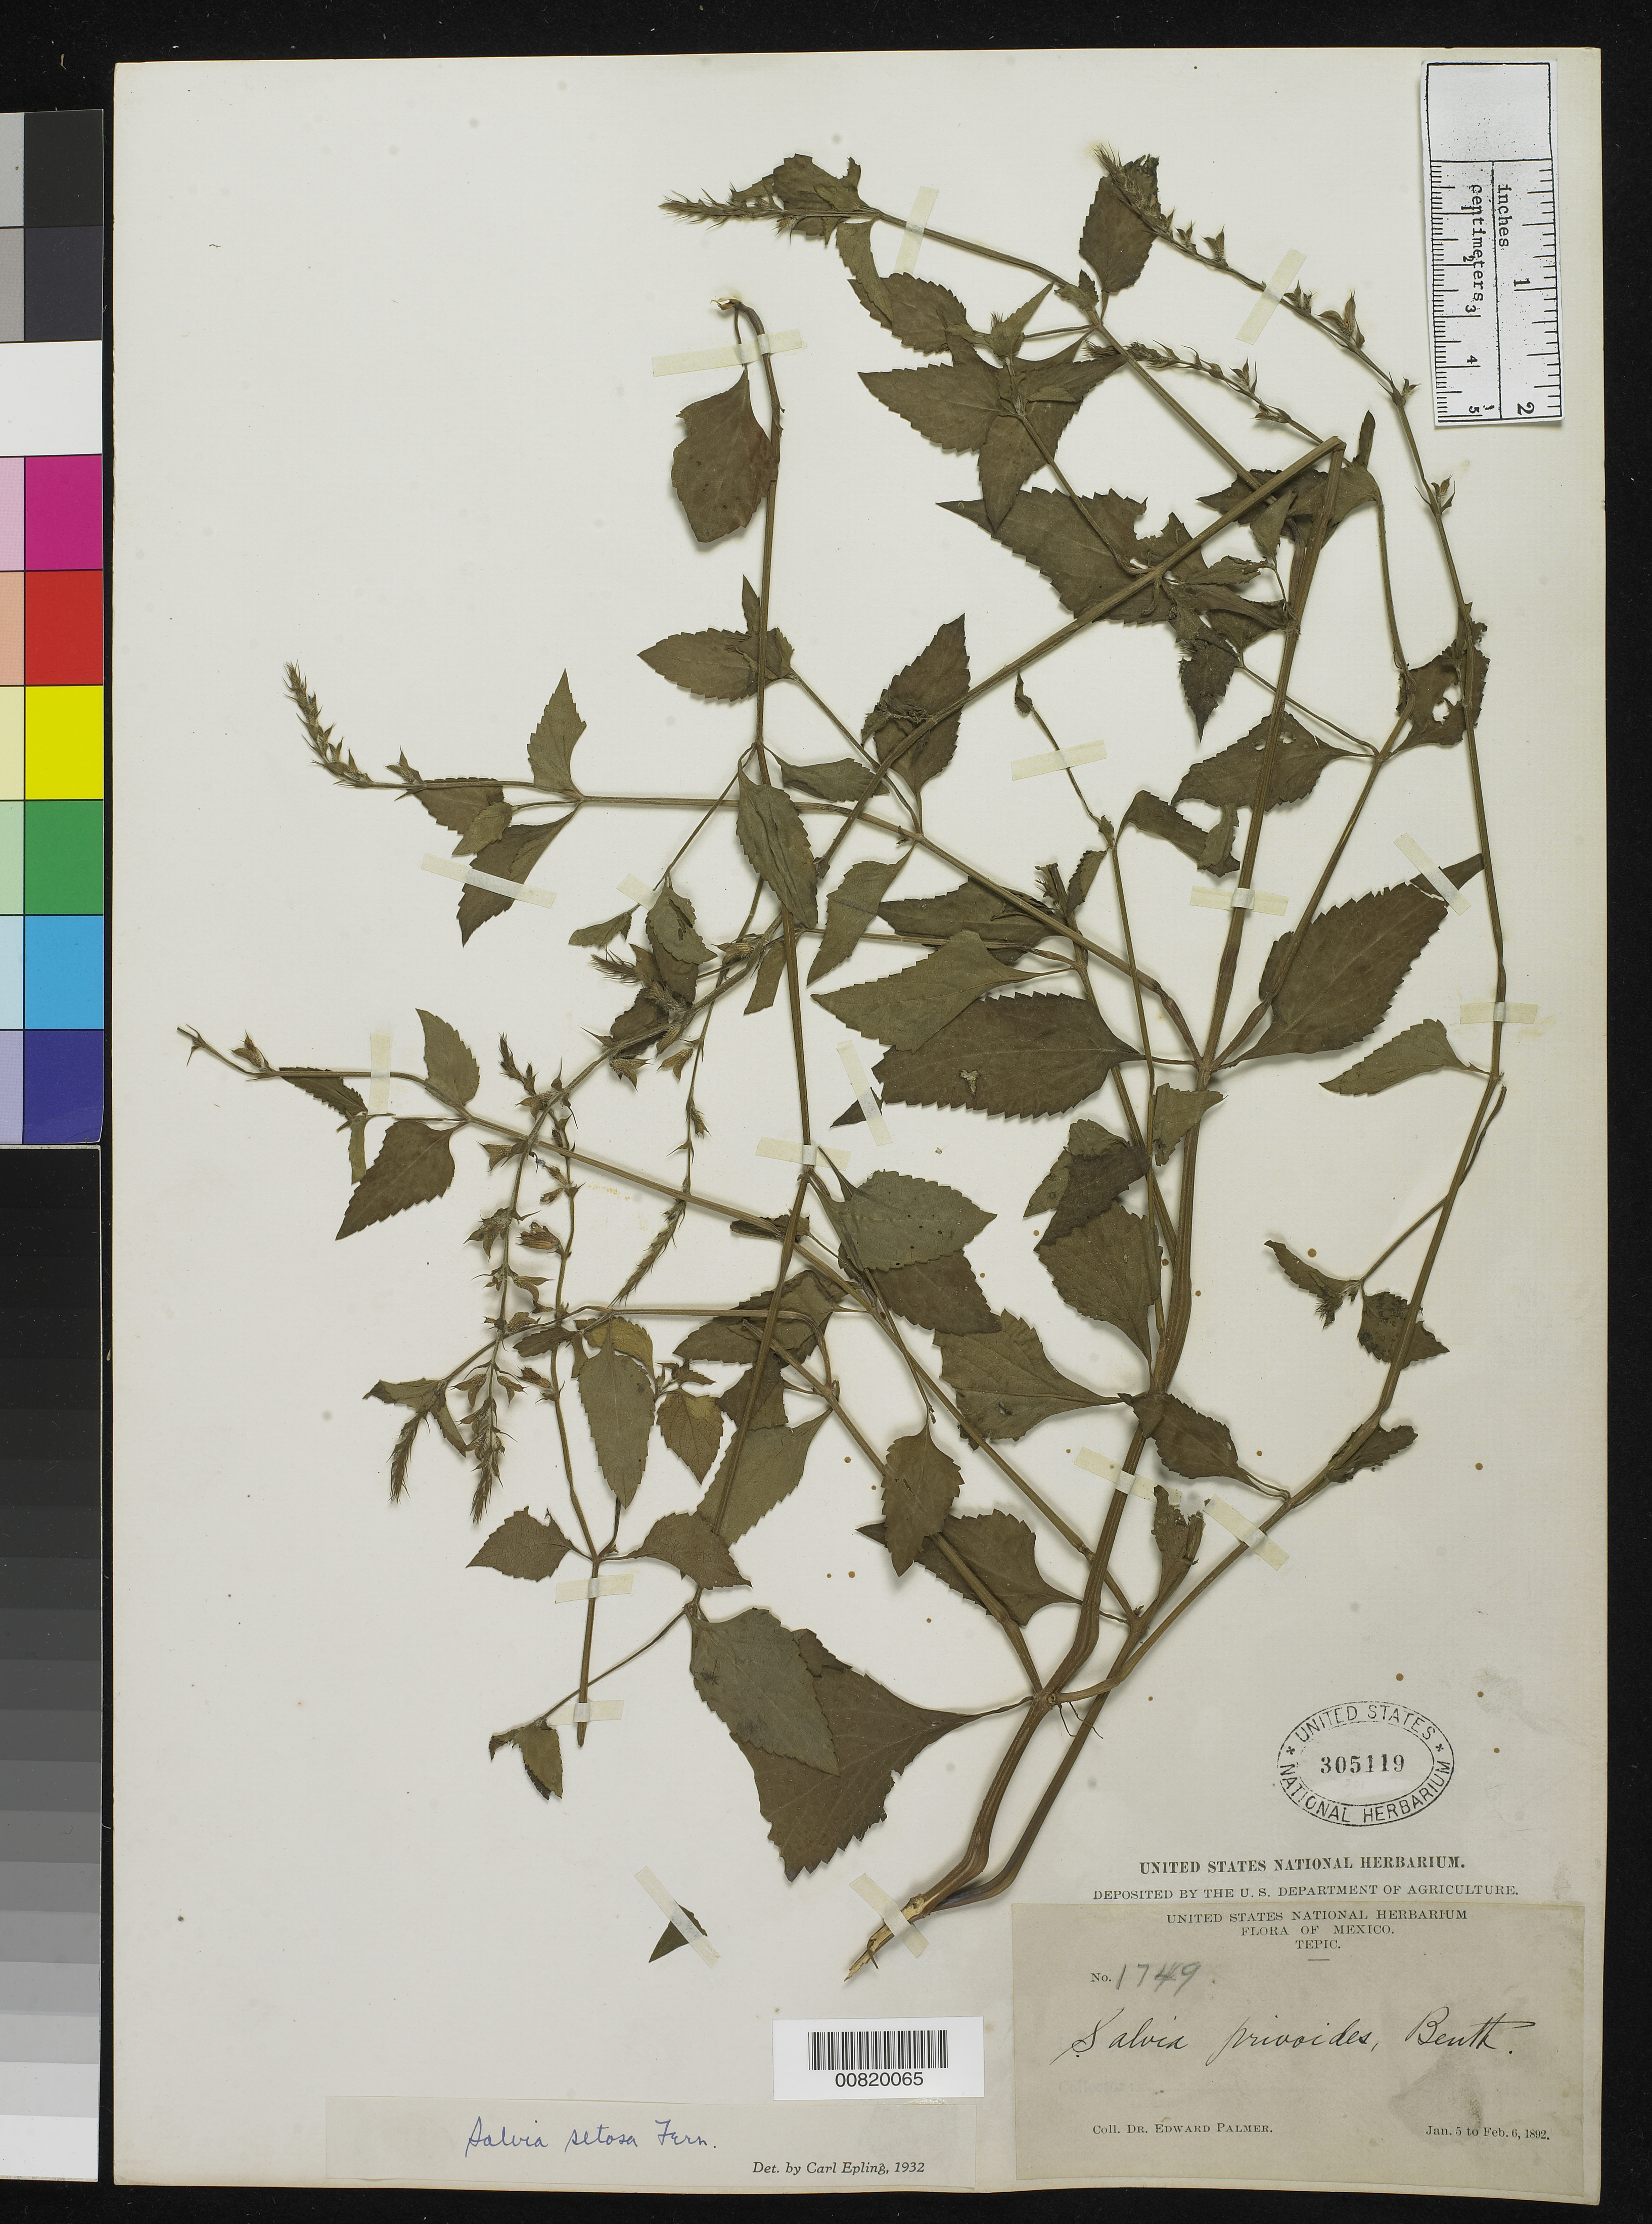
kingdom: Plantae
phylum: Tracheophyta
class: Magnoliopsida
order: Lamiales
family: Lamiaceae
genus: Salvia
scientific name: Salvia setosa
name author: Fernald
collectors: E. Palmer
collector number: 1749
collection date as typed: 05 Jan 1892 to 06 Feb 1892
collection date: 1892-01-05/1892-02-06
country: Mexico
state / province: Nayarit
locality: Tepic, Nayarit.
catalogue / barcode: US 305119